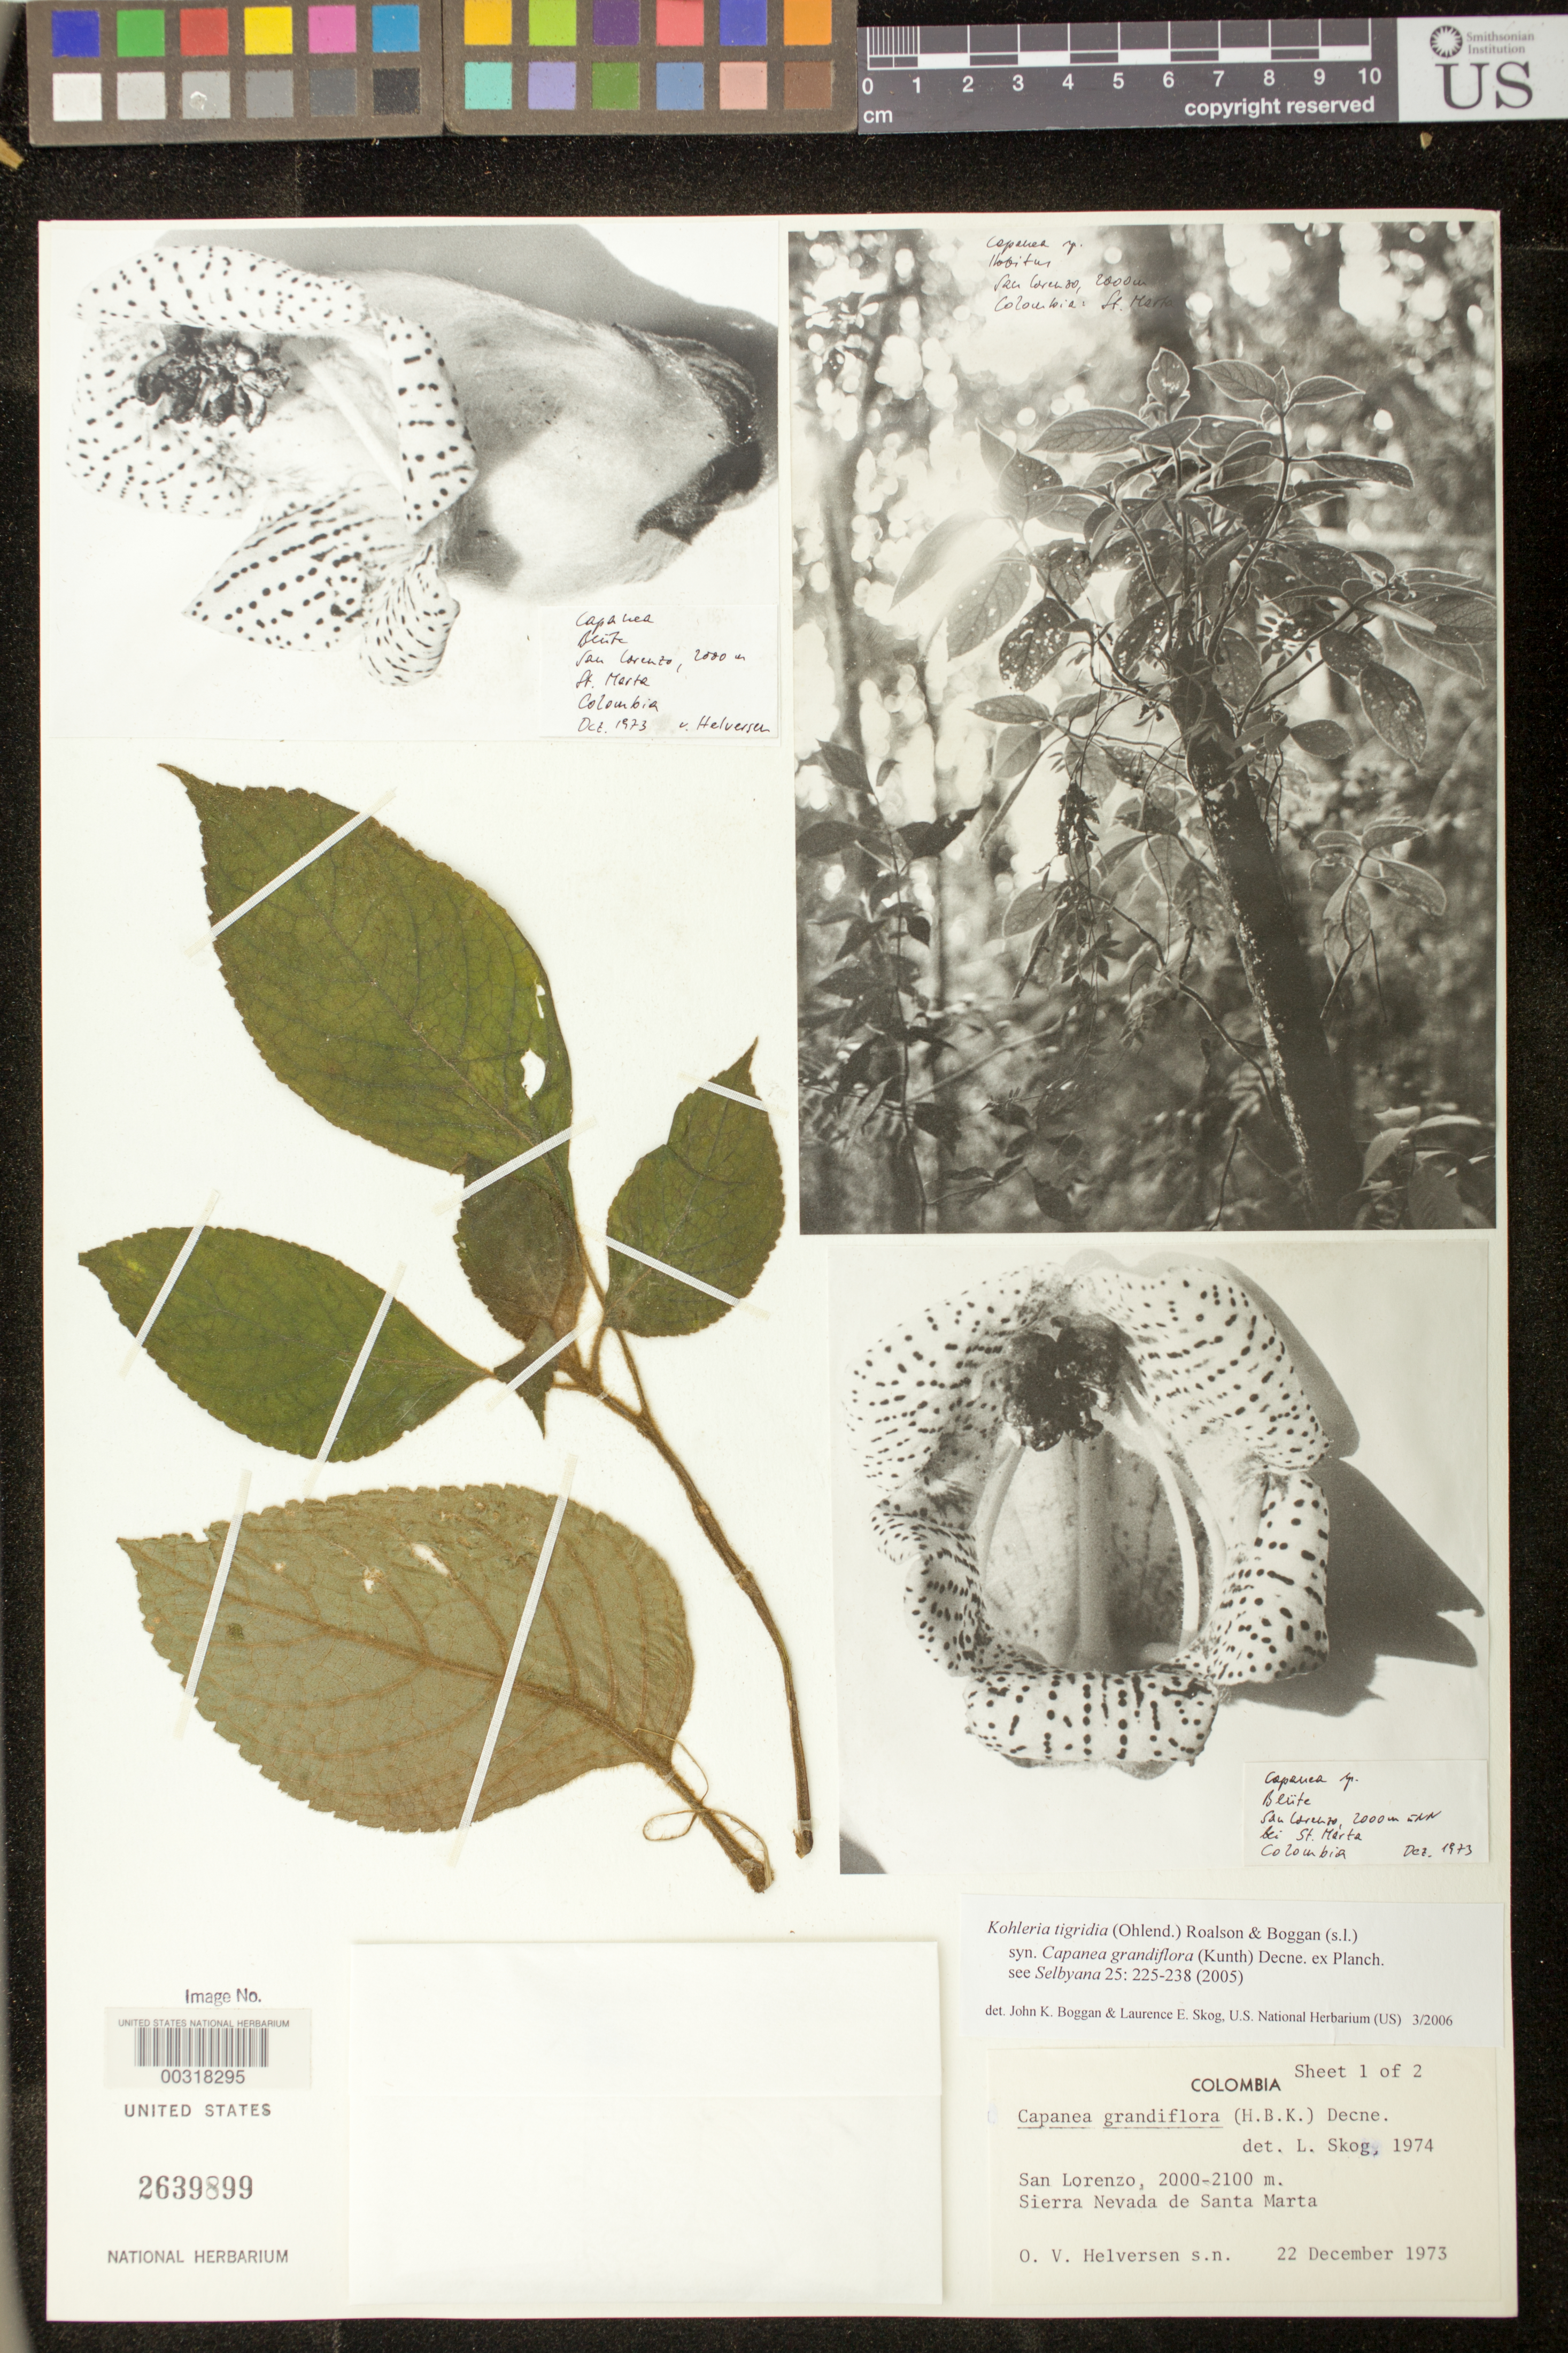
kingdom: Plantae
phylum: Tracheophyta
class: Magnoliopsida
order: Lamiales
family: Gesneriaceae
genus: Kohleria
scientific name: Kohleria tigridia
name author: (Ohlend.) Roalson & Boggan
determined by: Boggan, J. K.; Skog, L. E.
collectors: O. Helversen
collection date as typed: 22 Dec 1973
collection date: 1973-12-22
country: Colombia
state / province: Magdalena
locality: San Lorenzo, Sierra Nevada de Santa Marta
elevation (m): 2000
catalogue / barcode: US 2639899